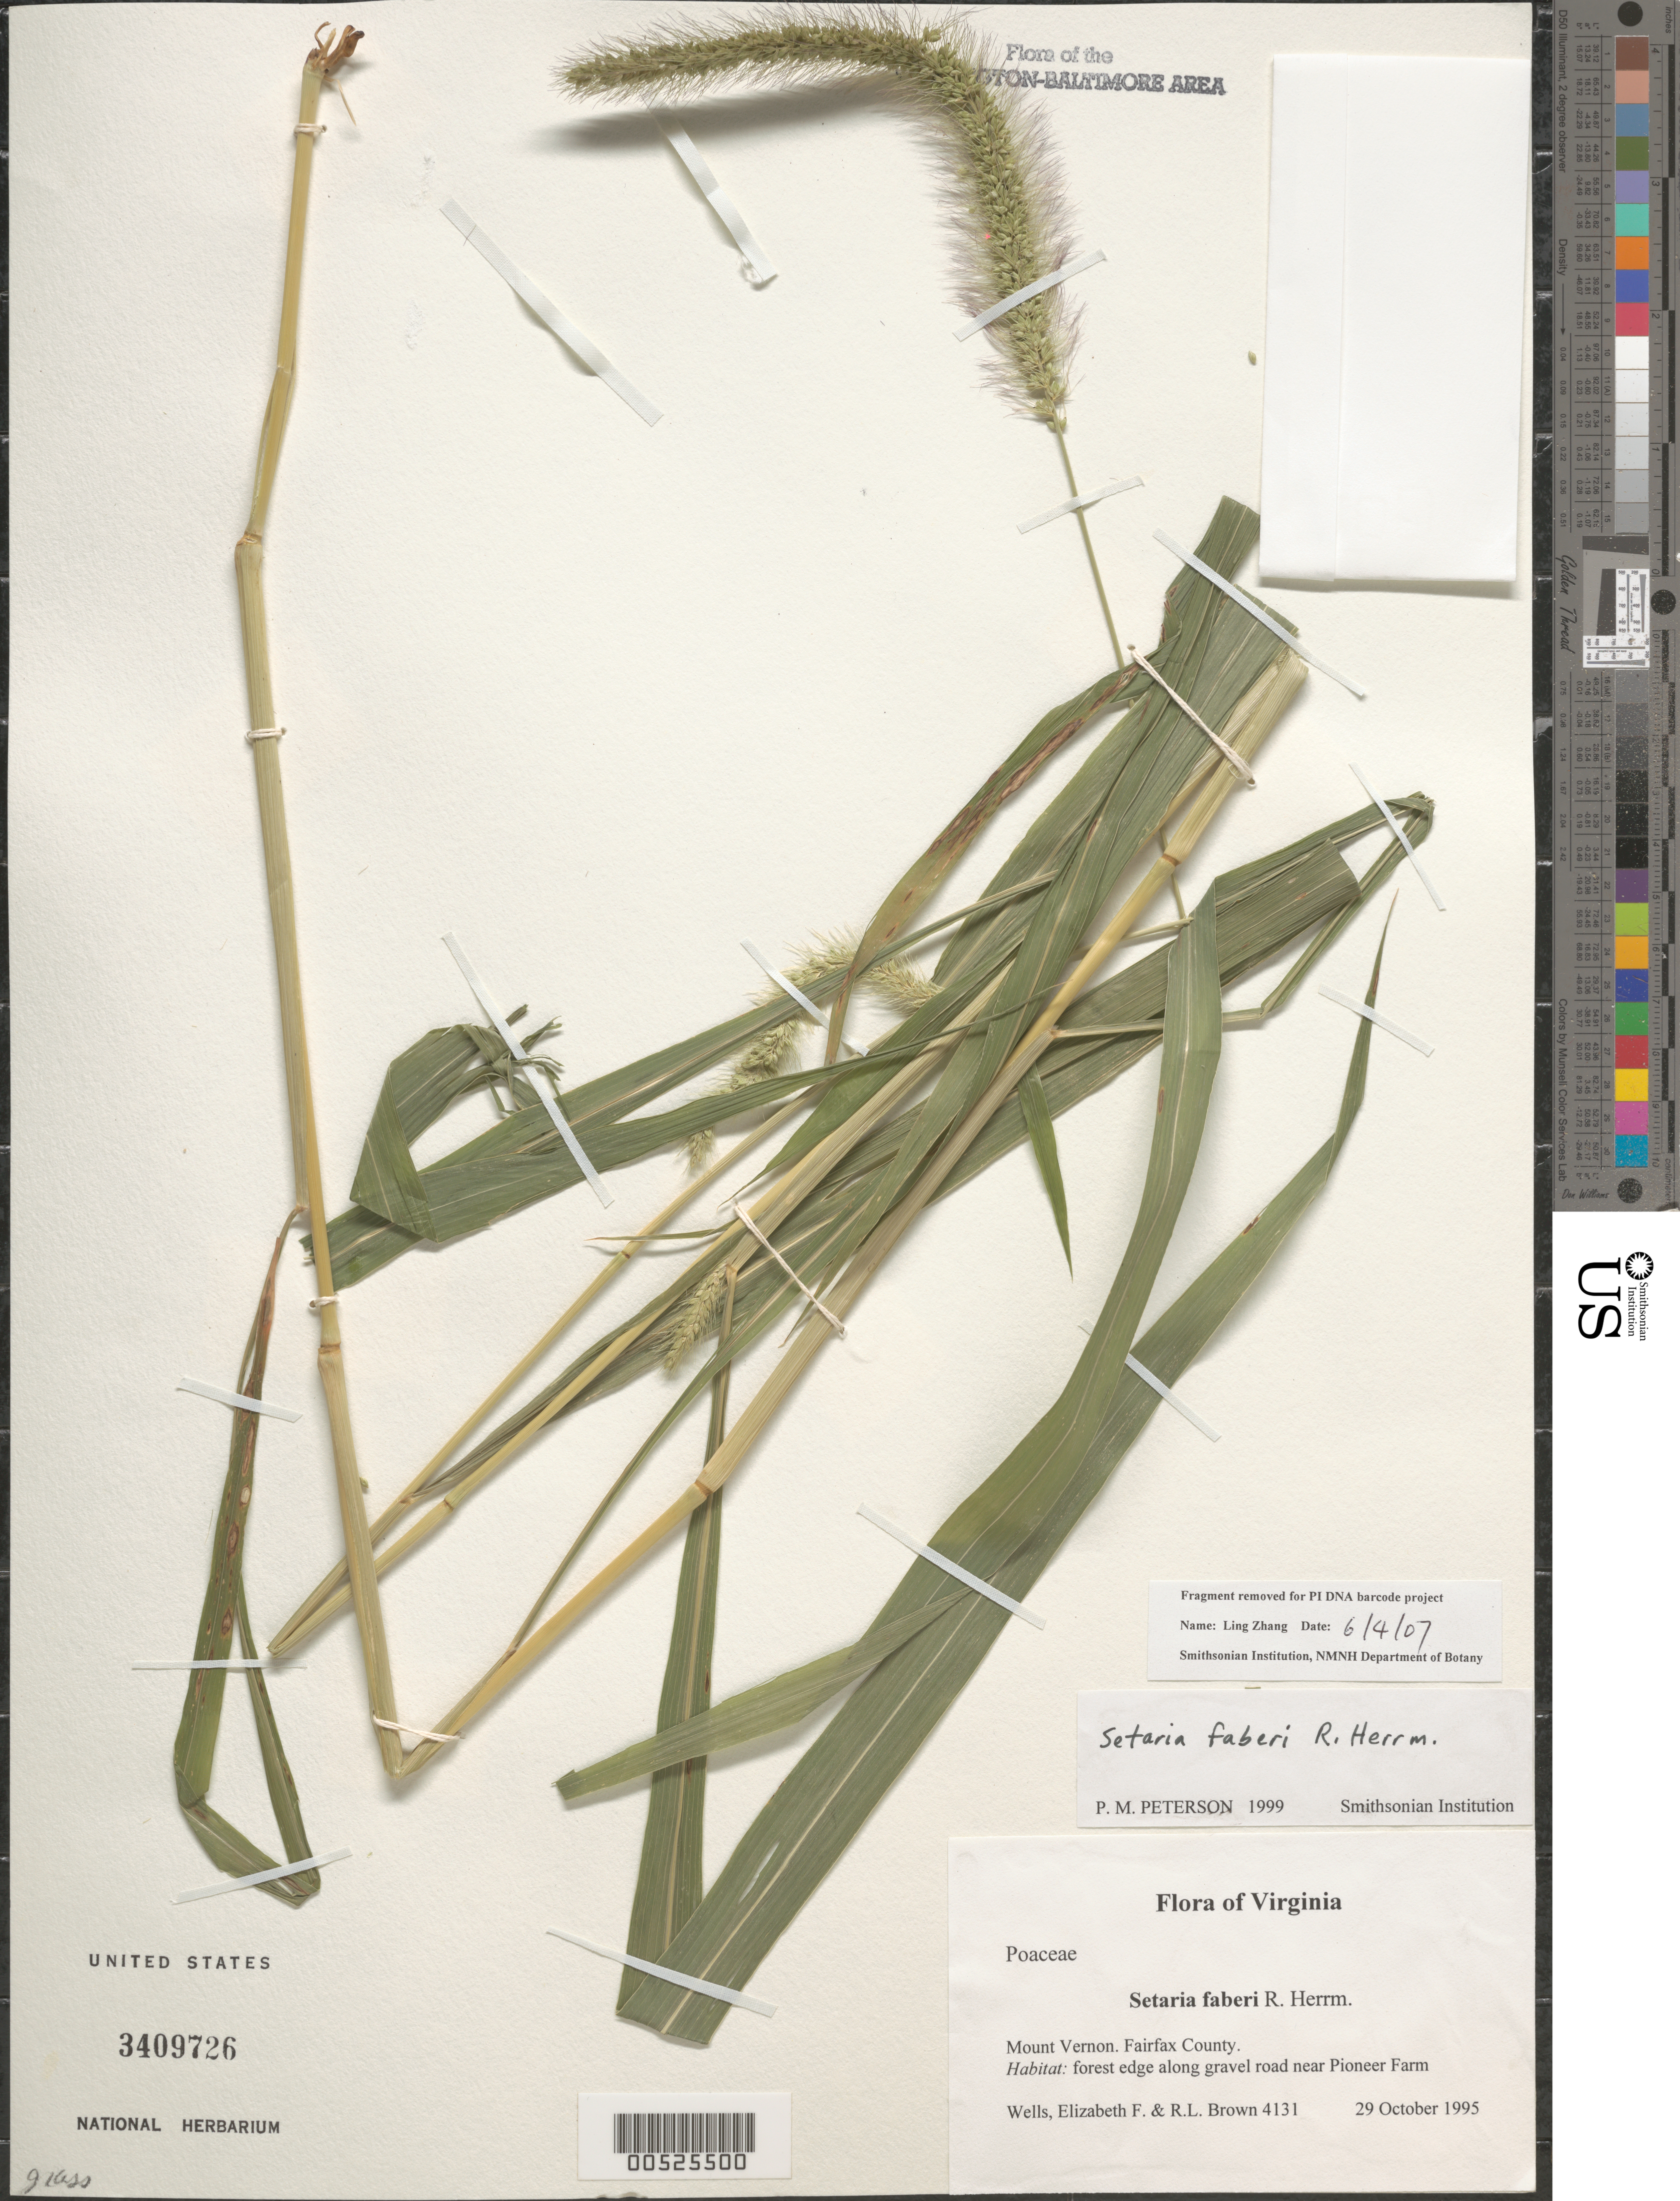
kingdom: Plantae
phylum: Tracheophyta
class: Liliopsida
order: Poales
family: Poaceae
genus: Setaria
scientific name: Setaria faberi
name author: R.A.W. Herrm.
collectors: E. F. Wells & R. L. Brown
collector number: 4131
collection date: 1995-10-29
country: United States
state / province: Virginia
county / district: Fairfax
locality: Mount Vernon. Fairfax County. Forest edge along gravel road near Pioneer Farm.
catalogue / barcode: US 3409726